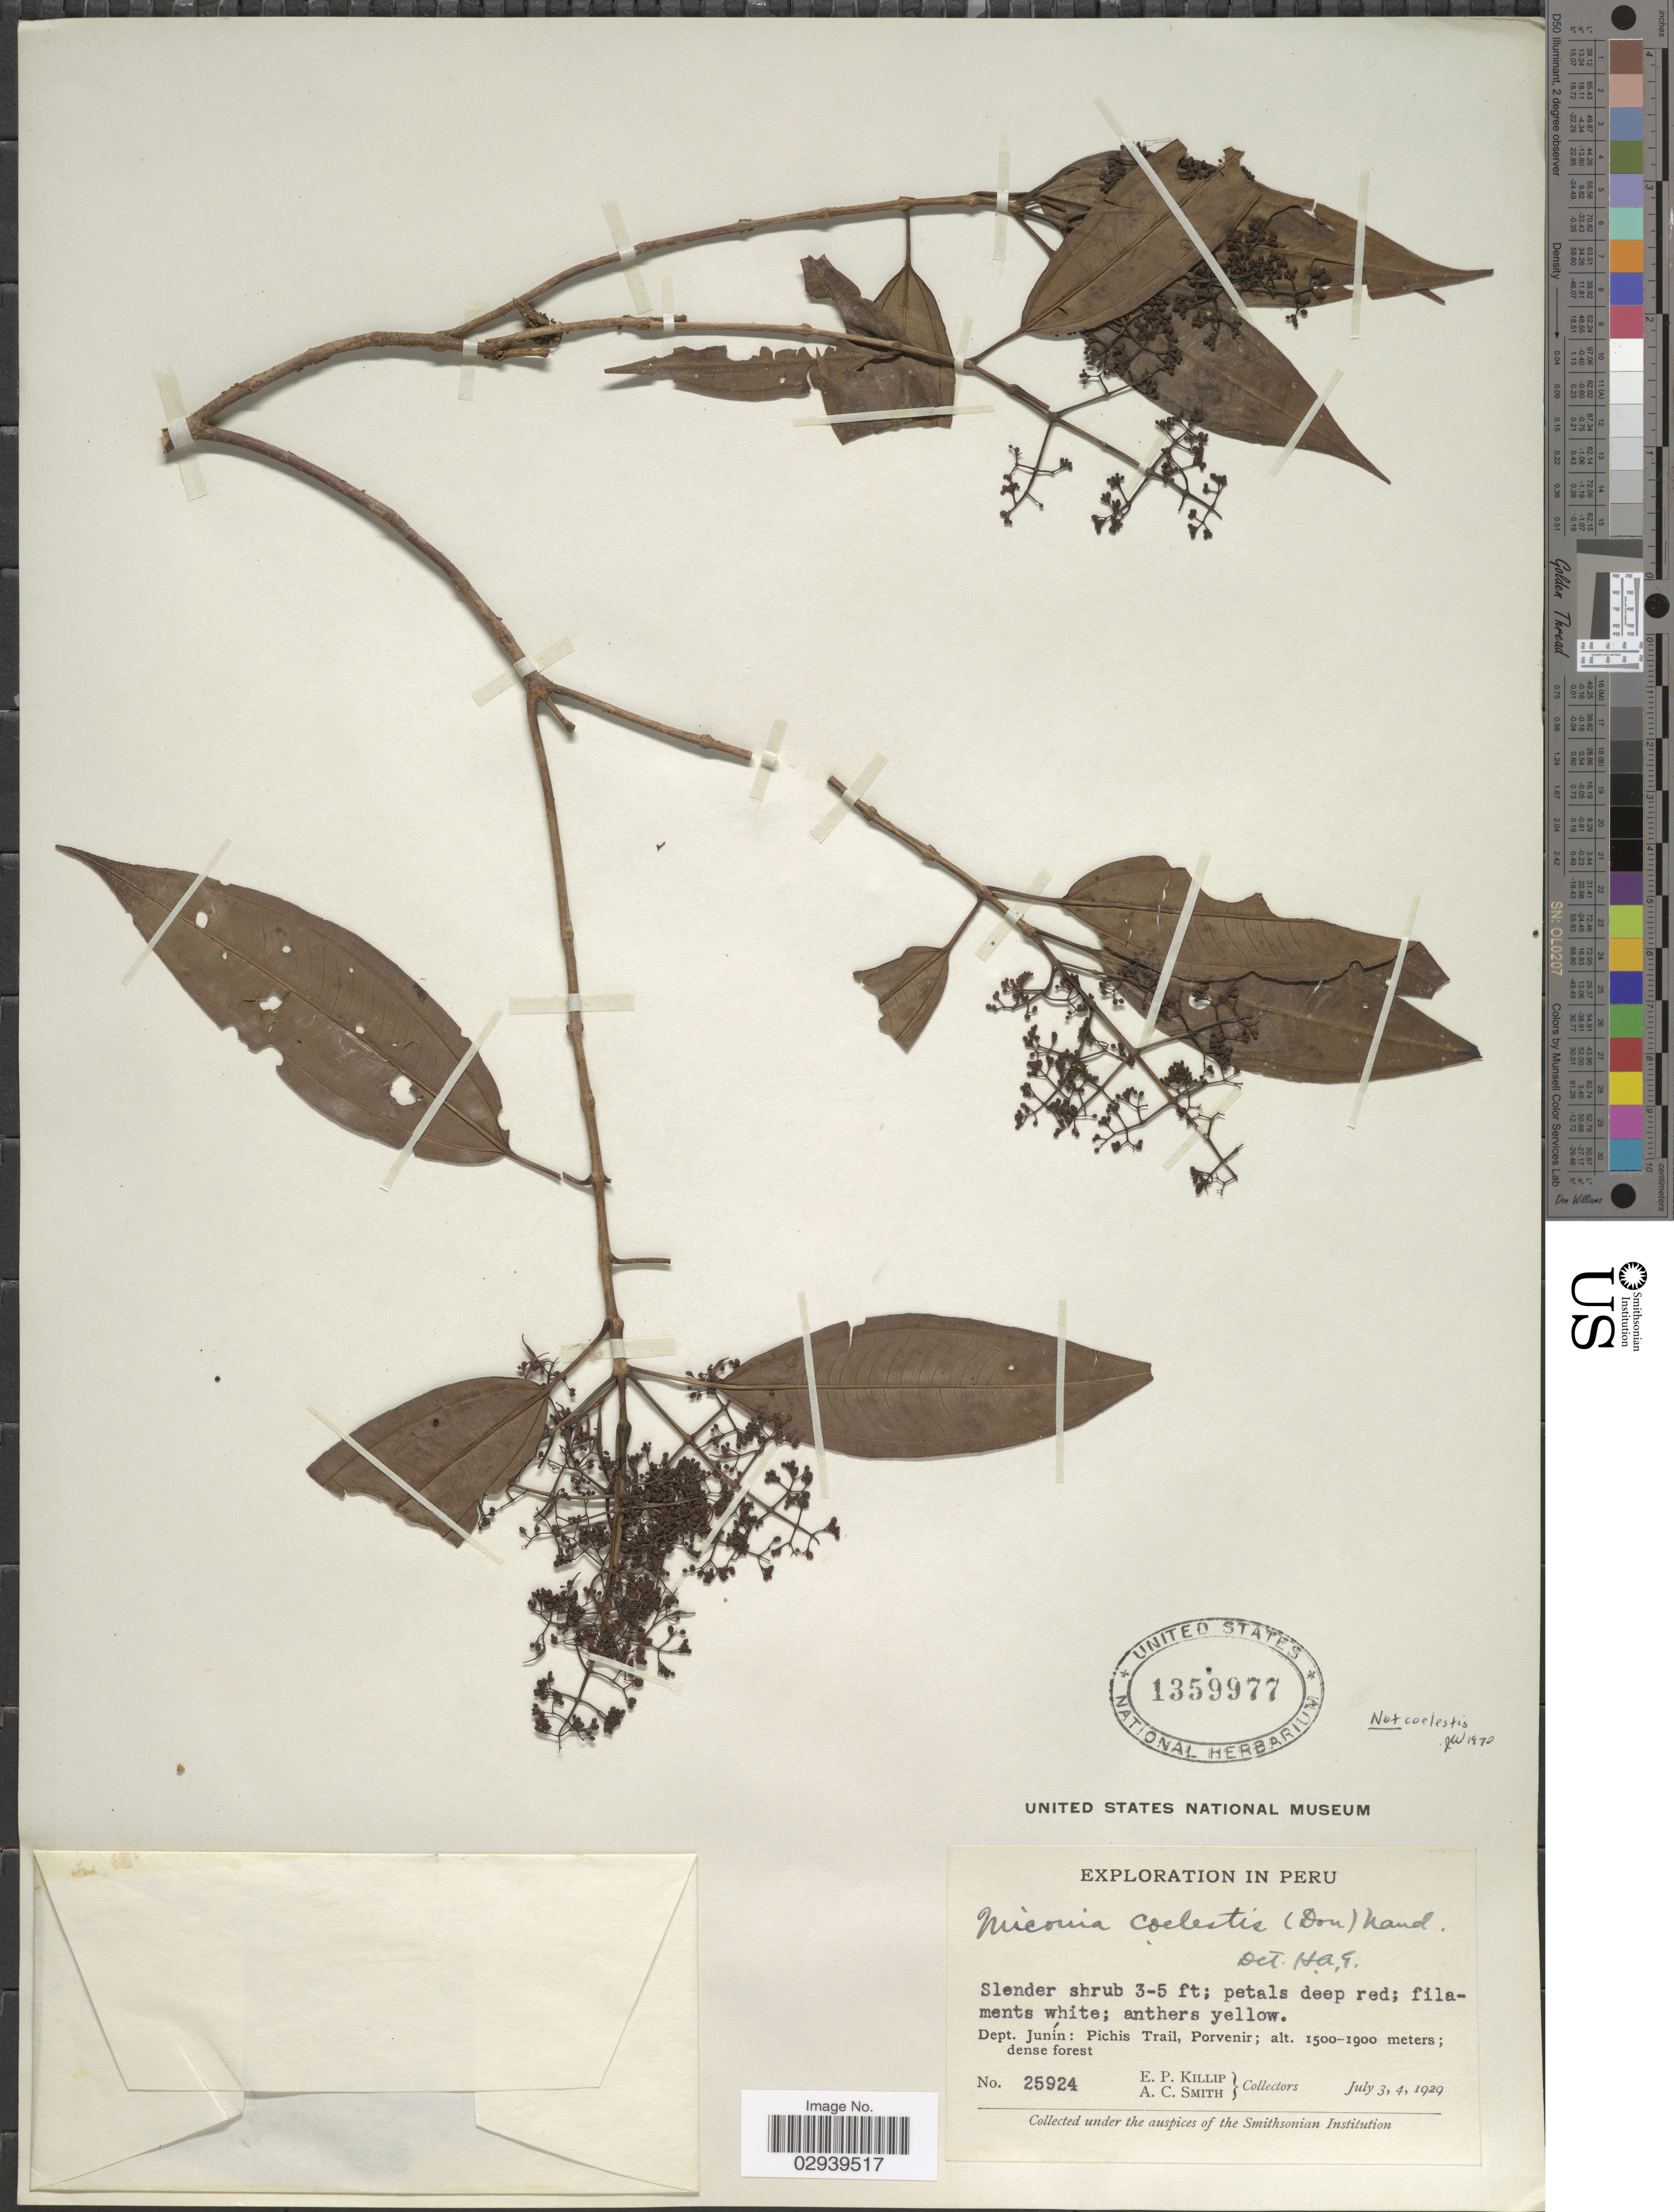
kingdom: Plantae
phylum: Tracheophyta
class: Magnoliopsida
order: Myrtales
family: Melastomataceae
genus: Miconia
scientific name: Miconia glaberrima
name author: (Schltdl.) Naudin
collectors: E. P. Killip & A. C. Smith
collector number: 25924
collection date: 1929-07-03/1929-07-04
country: Peru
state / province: Junín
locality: Dept. Junín: Pichis Trail, Porvenir.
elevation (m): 1500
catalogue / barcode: US 1359977